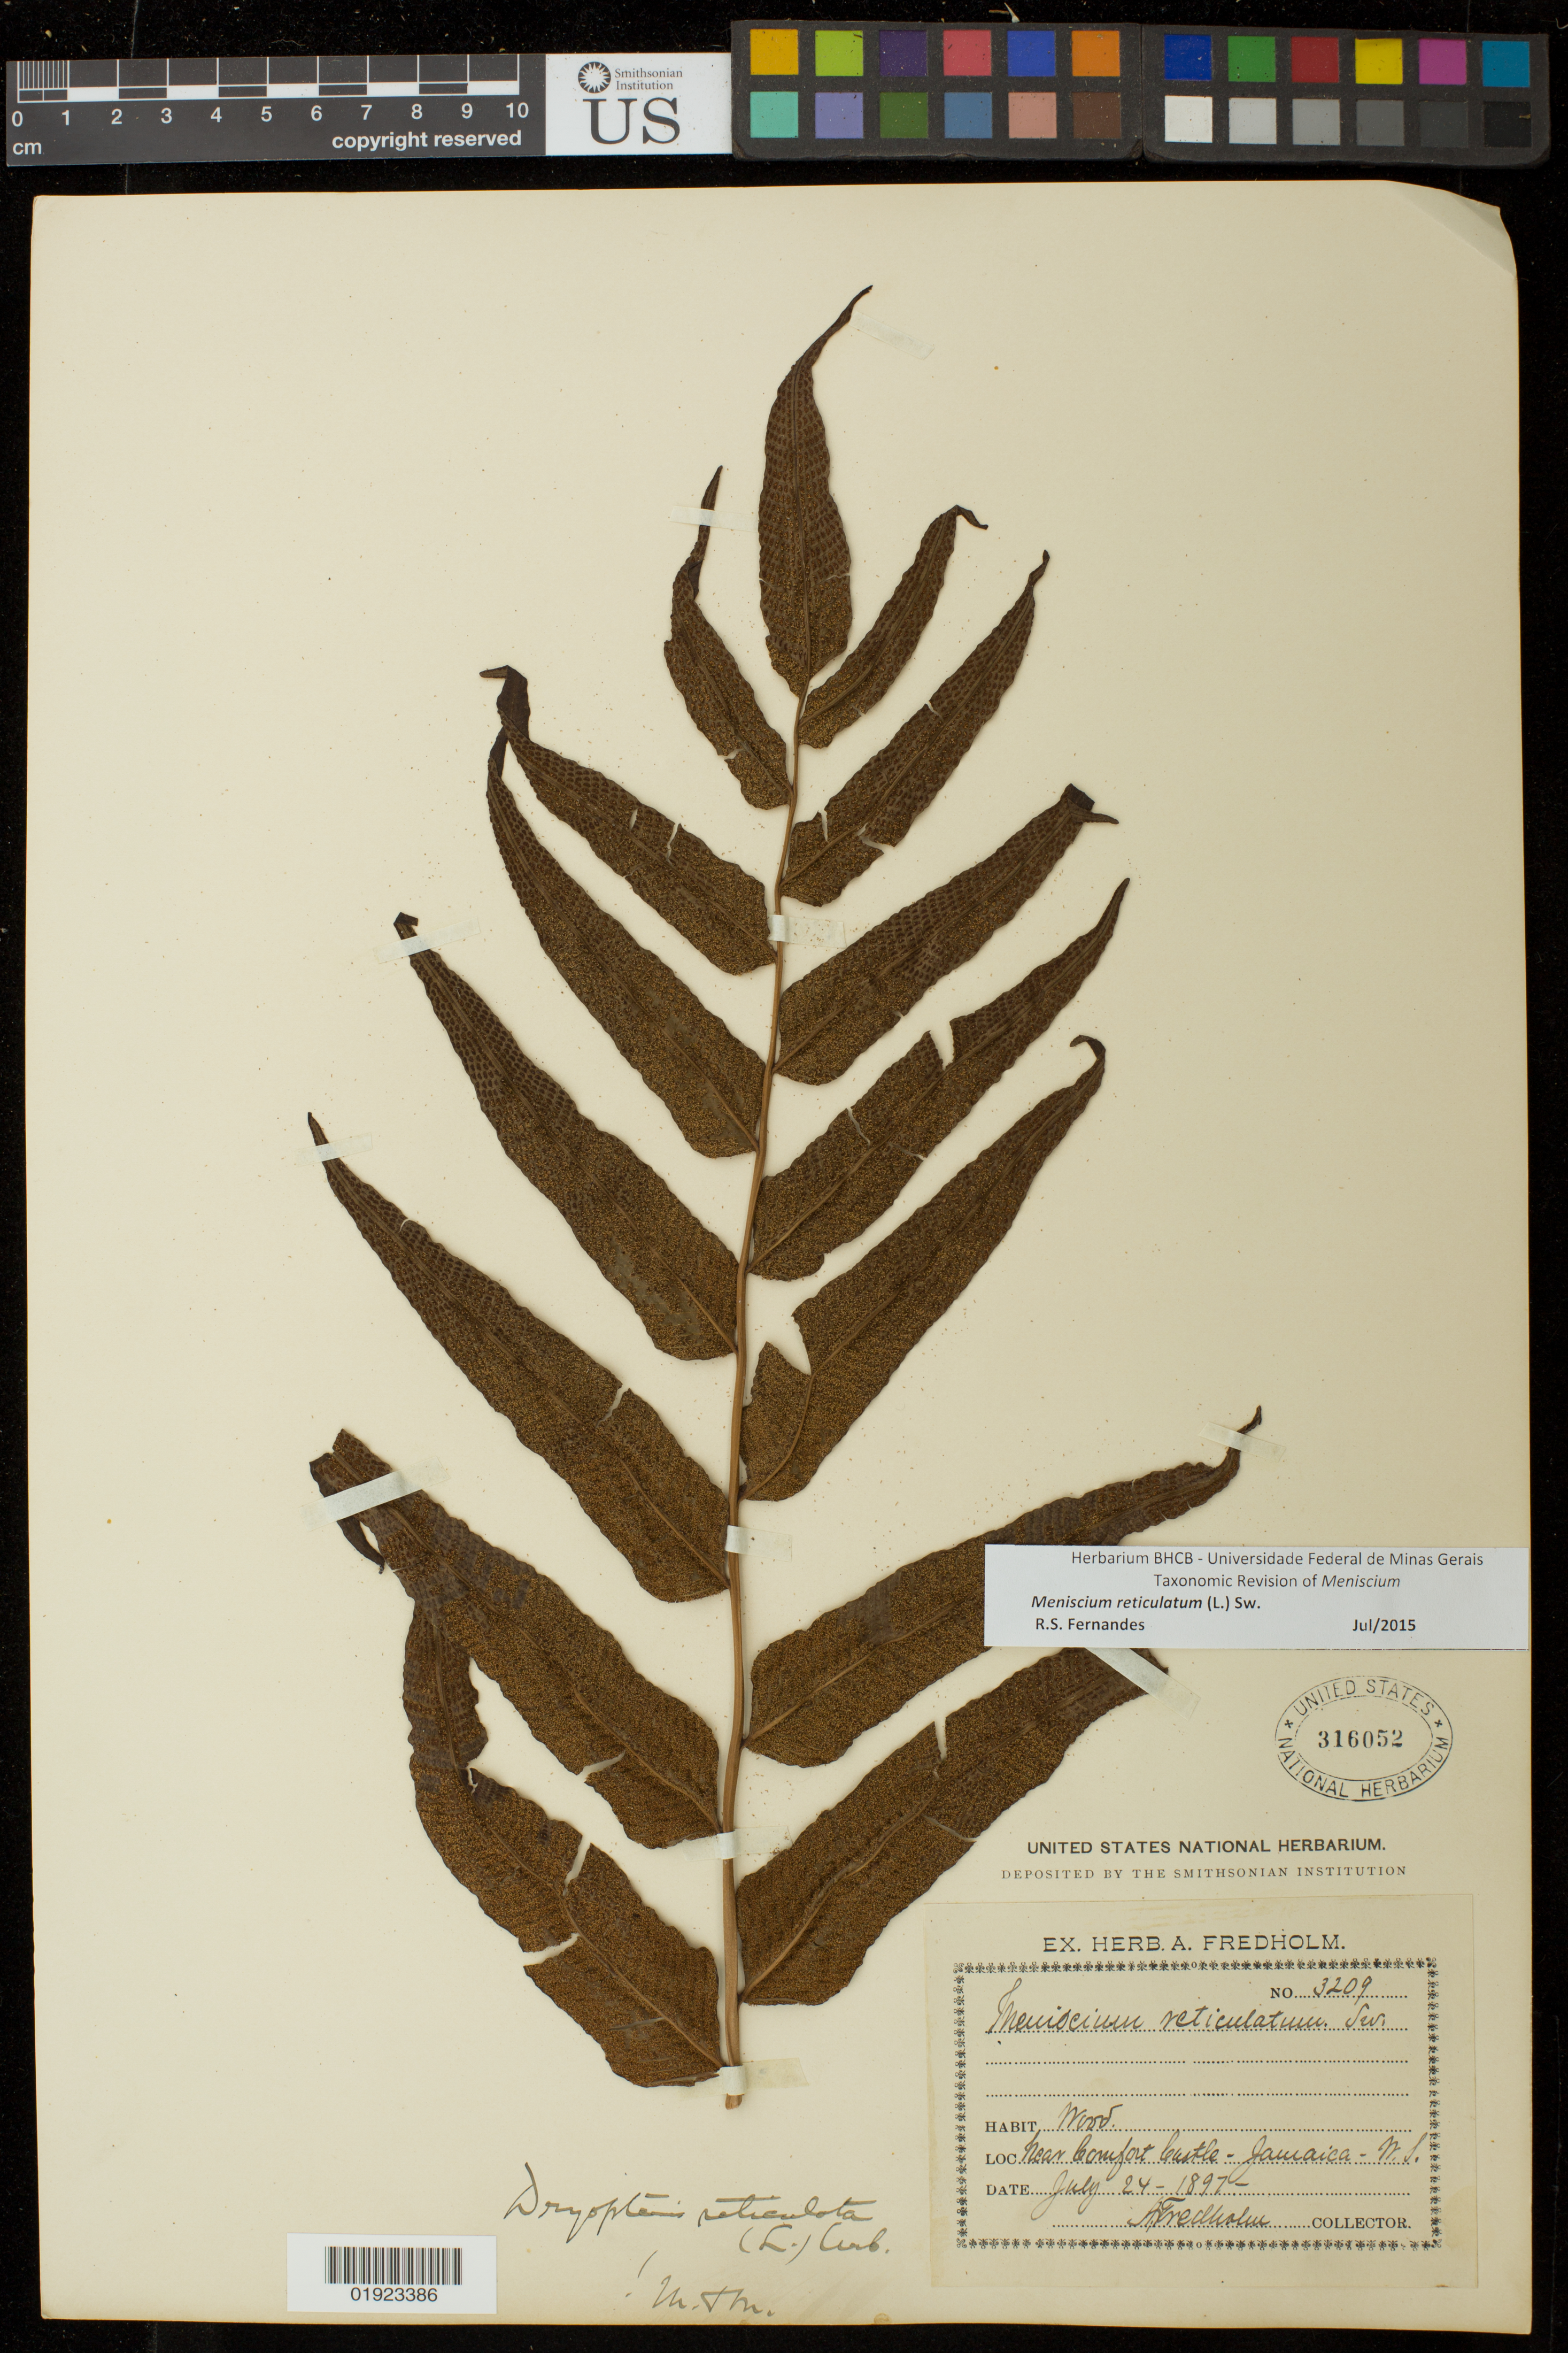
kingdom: Plantae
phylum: Tracheophyta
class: Polypodiopsida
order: Polypodiales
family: Thelypteridaceae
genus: Meniscium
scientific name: Meniscium reticulatum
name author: (L.) Sw.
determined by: Fernandes, R. S.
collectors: A. Fredholm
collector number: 3209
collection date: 1897-07-24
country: Jamaica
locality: Near Comfort Castle.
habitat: Wood.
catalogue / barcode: US 316052